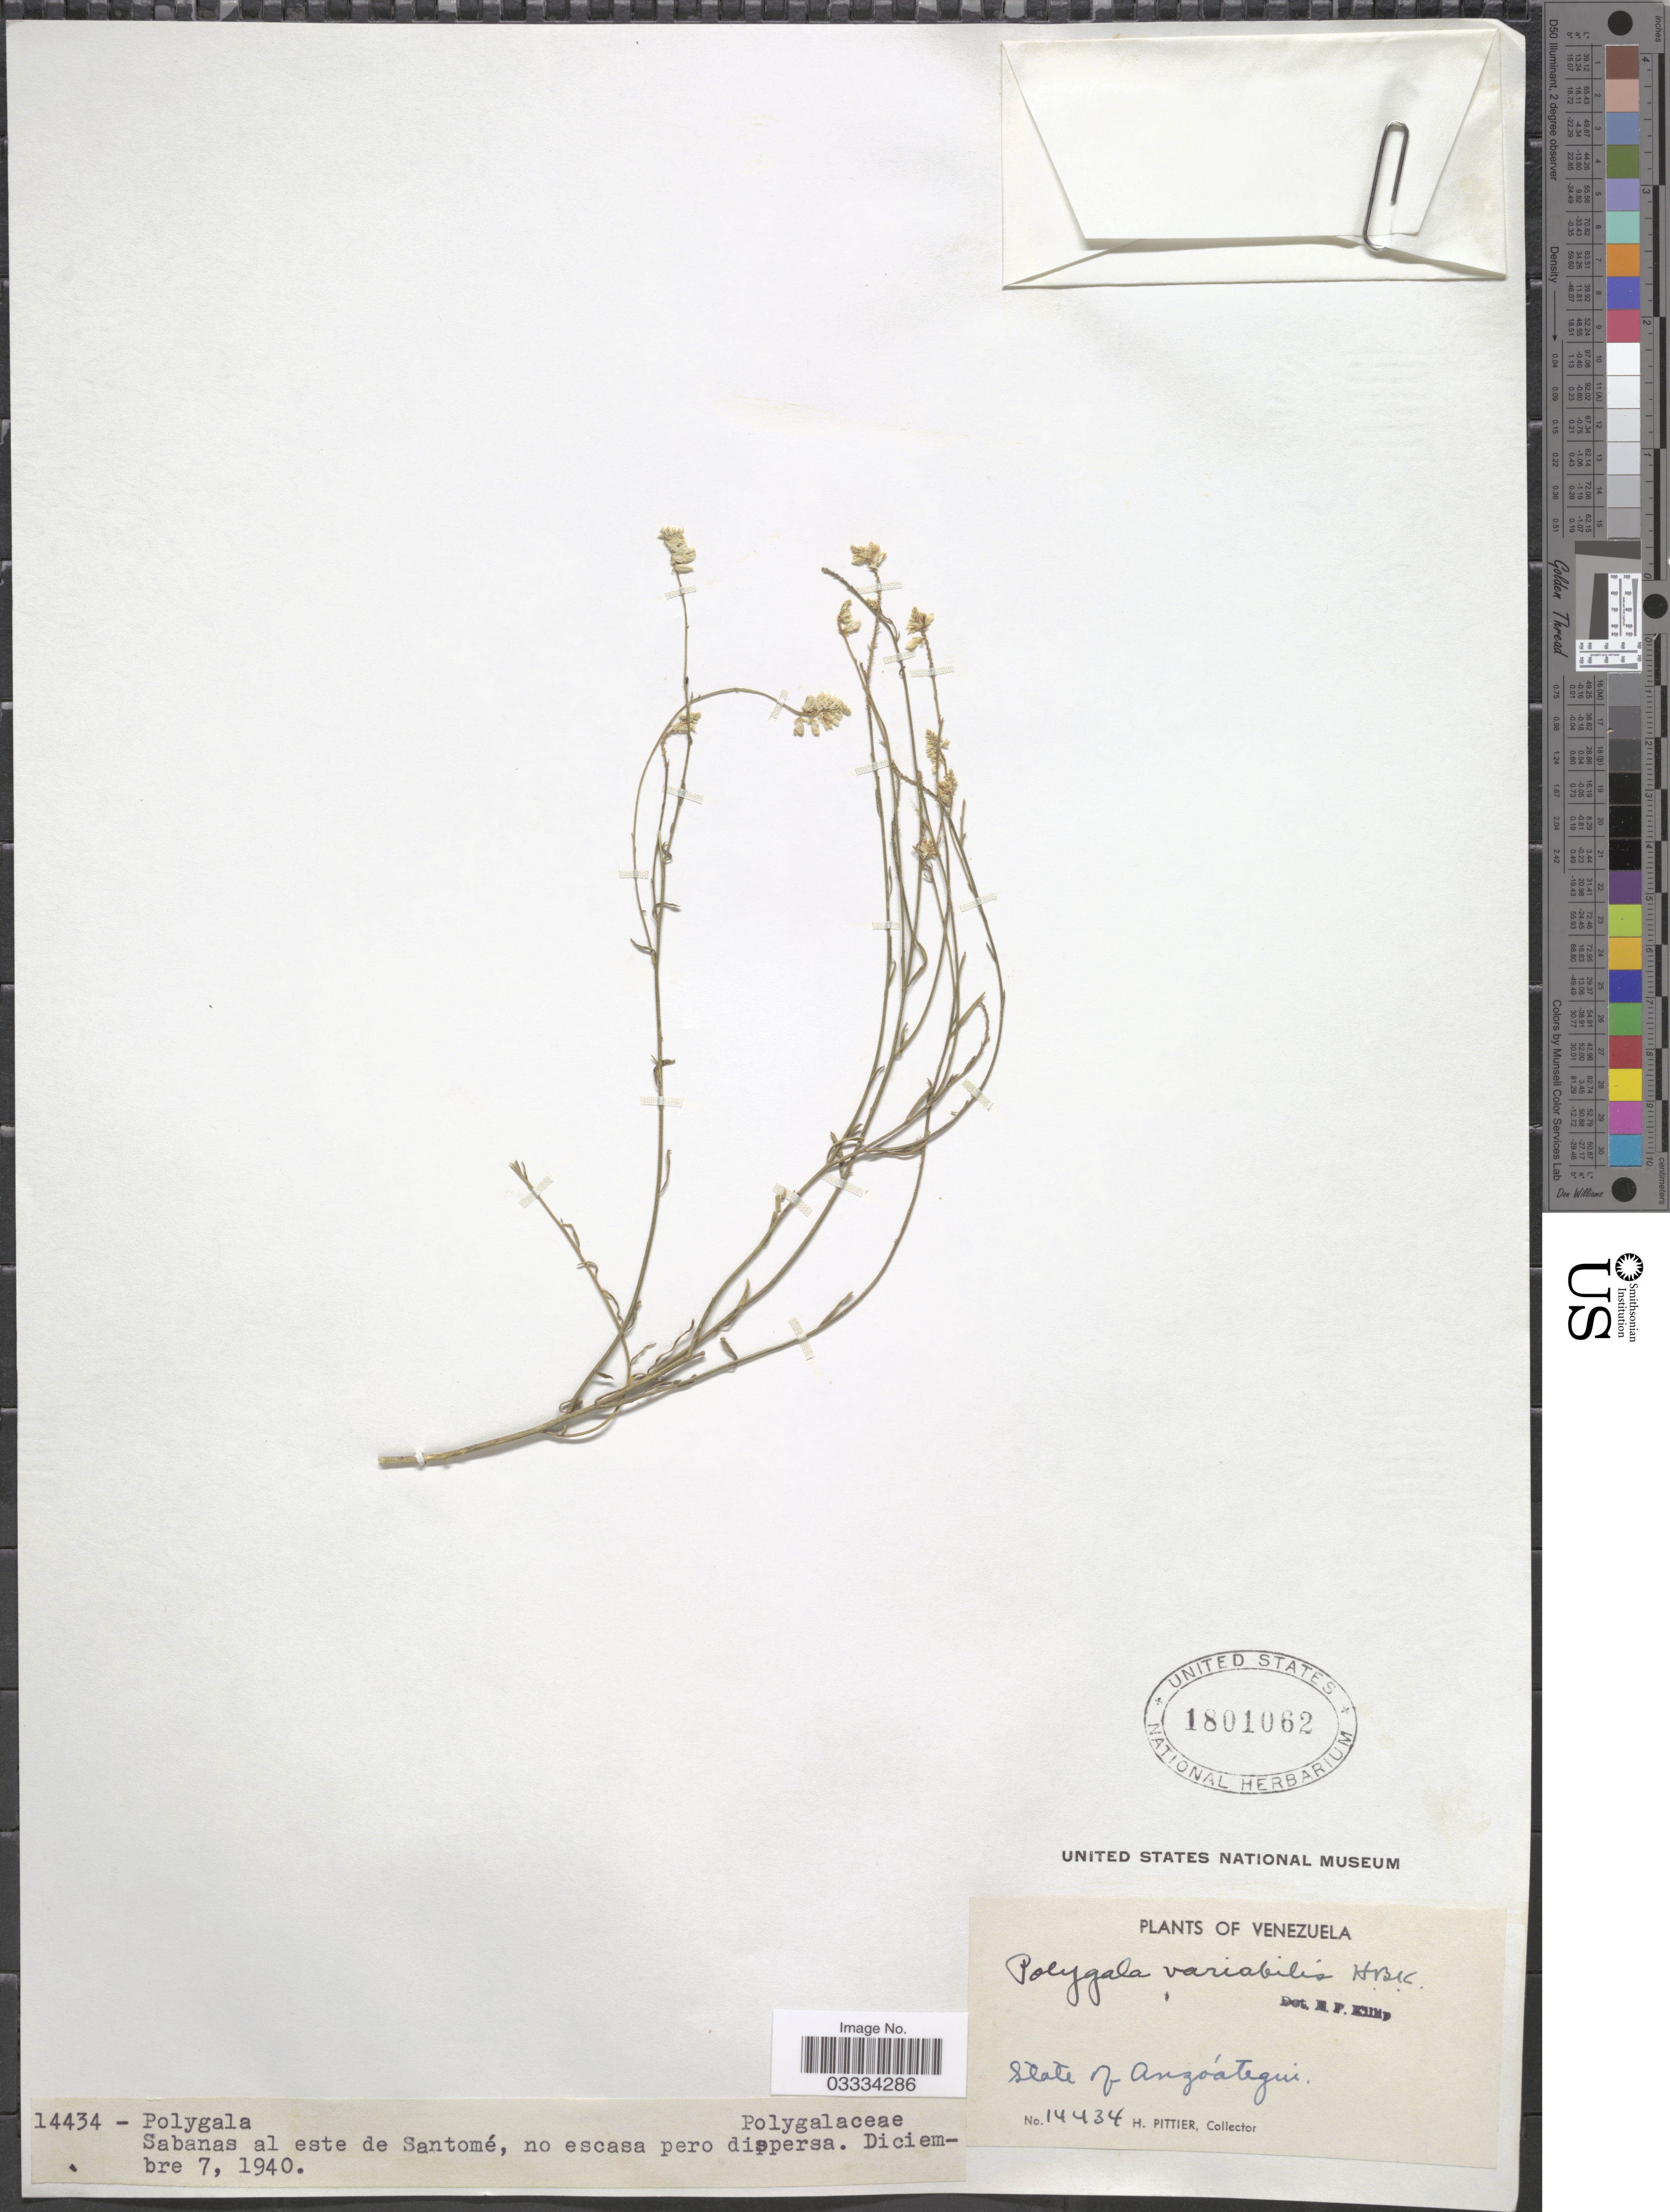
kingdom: Plantae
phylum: Tracheophyta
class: Magnoliopsida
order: Fabales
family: Polygalaceae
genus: Polygala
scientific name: Polygala trichosperma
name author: L.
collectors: H. F. Pittier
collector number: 14434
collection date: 1940-12-07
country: Venezuela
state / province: Anzoategui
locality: Sabanas al este de Santomé.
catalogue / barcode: US 1801062